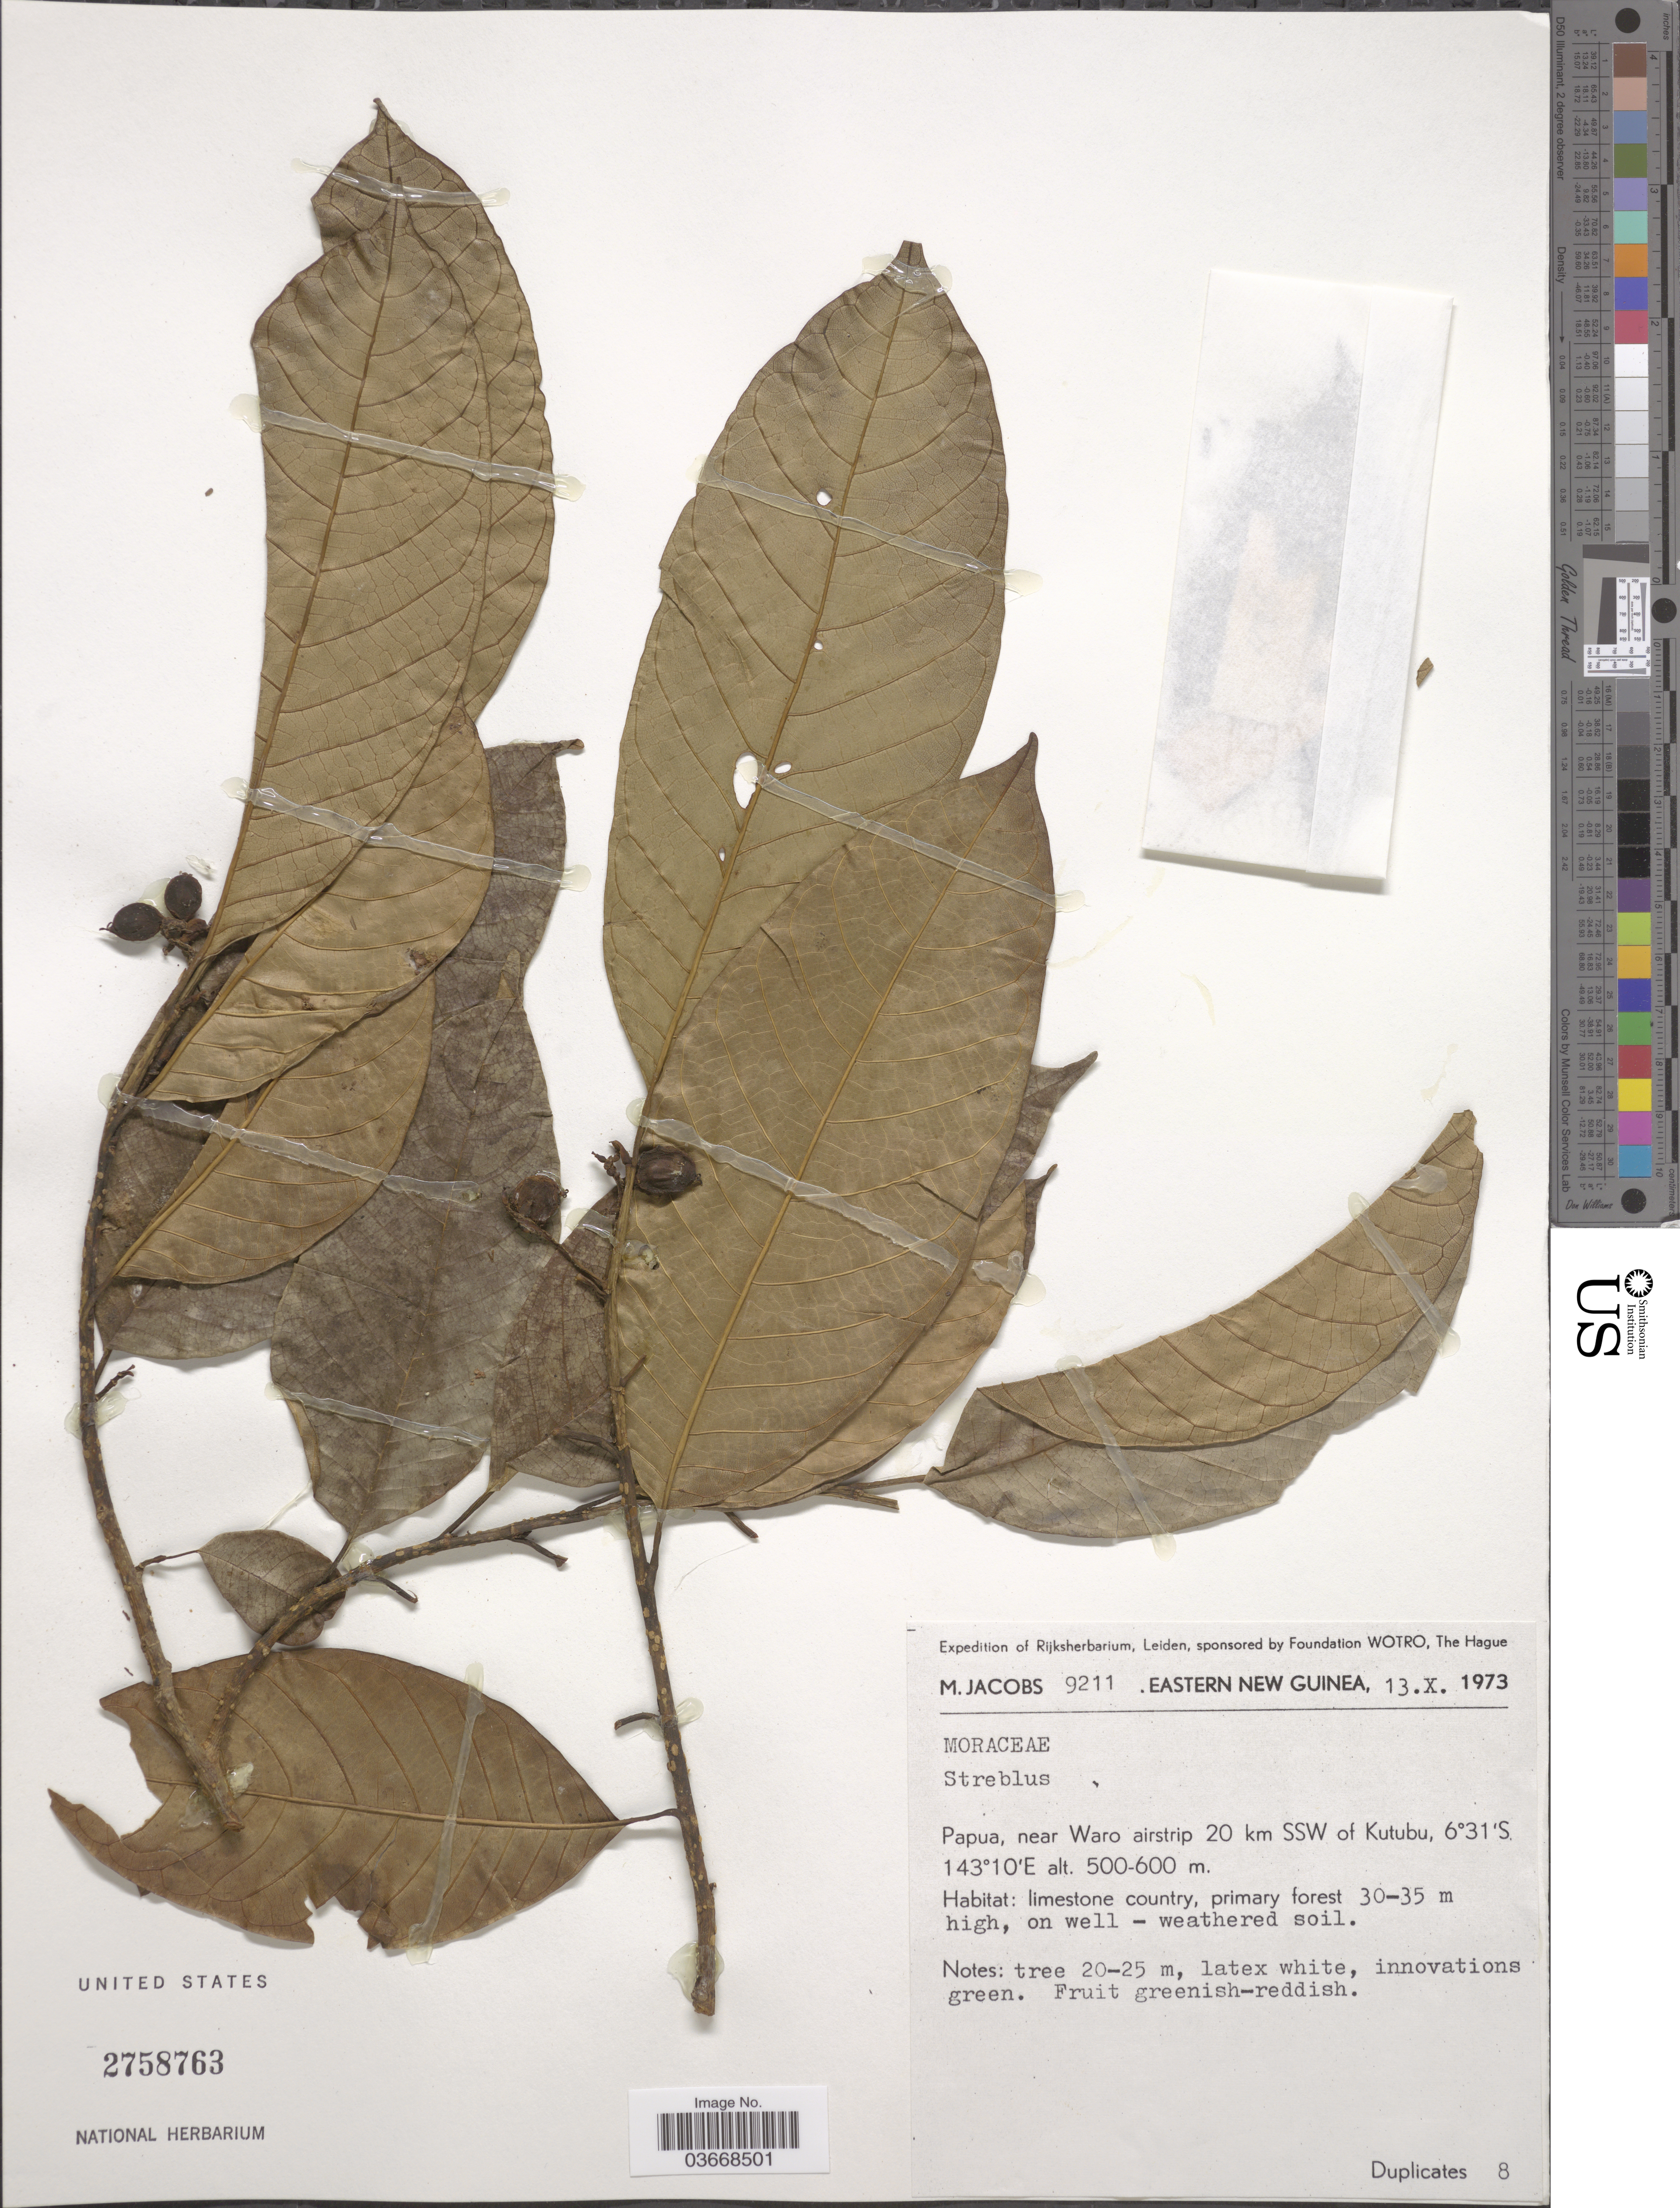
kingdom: Plantae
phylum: Tracheophyta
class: Magnoliopsida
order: Rosales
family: Moraceae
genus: Paratrophis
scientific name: Paratrophis philippinensis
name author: (Bureau) Fern.-Vill.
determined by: Strong, Mark T., (BOT), Smithsonian Institution - National Museum of Natural History (UNITED STATES)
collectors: M. Jacobs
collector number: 9211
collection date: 1973-10-13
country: Papua New Guinea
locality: Eastern New Guinea. Papua, near Waro airstrip 20 km SSw of Kutubu.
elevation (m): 500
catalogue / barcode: US 2758763